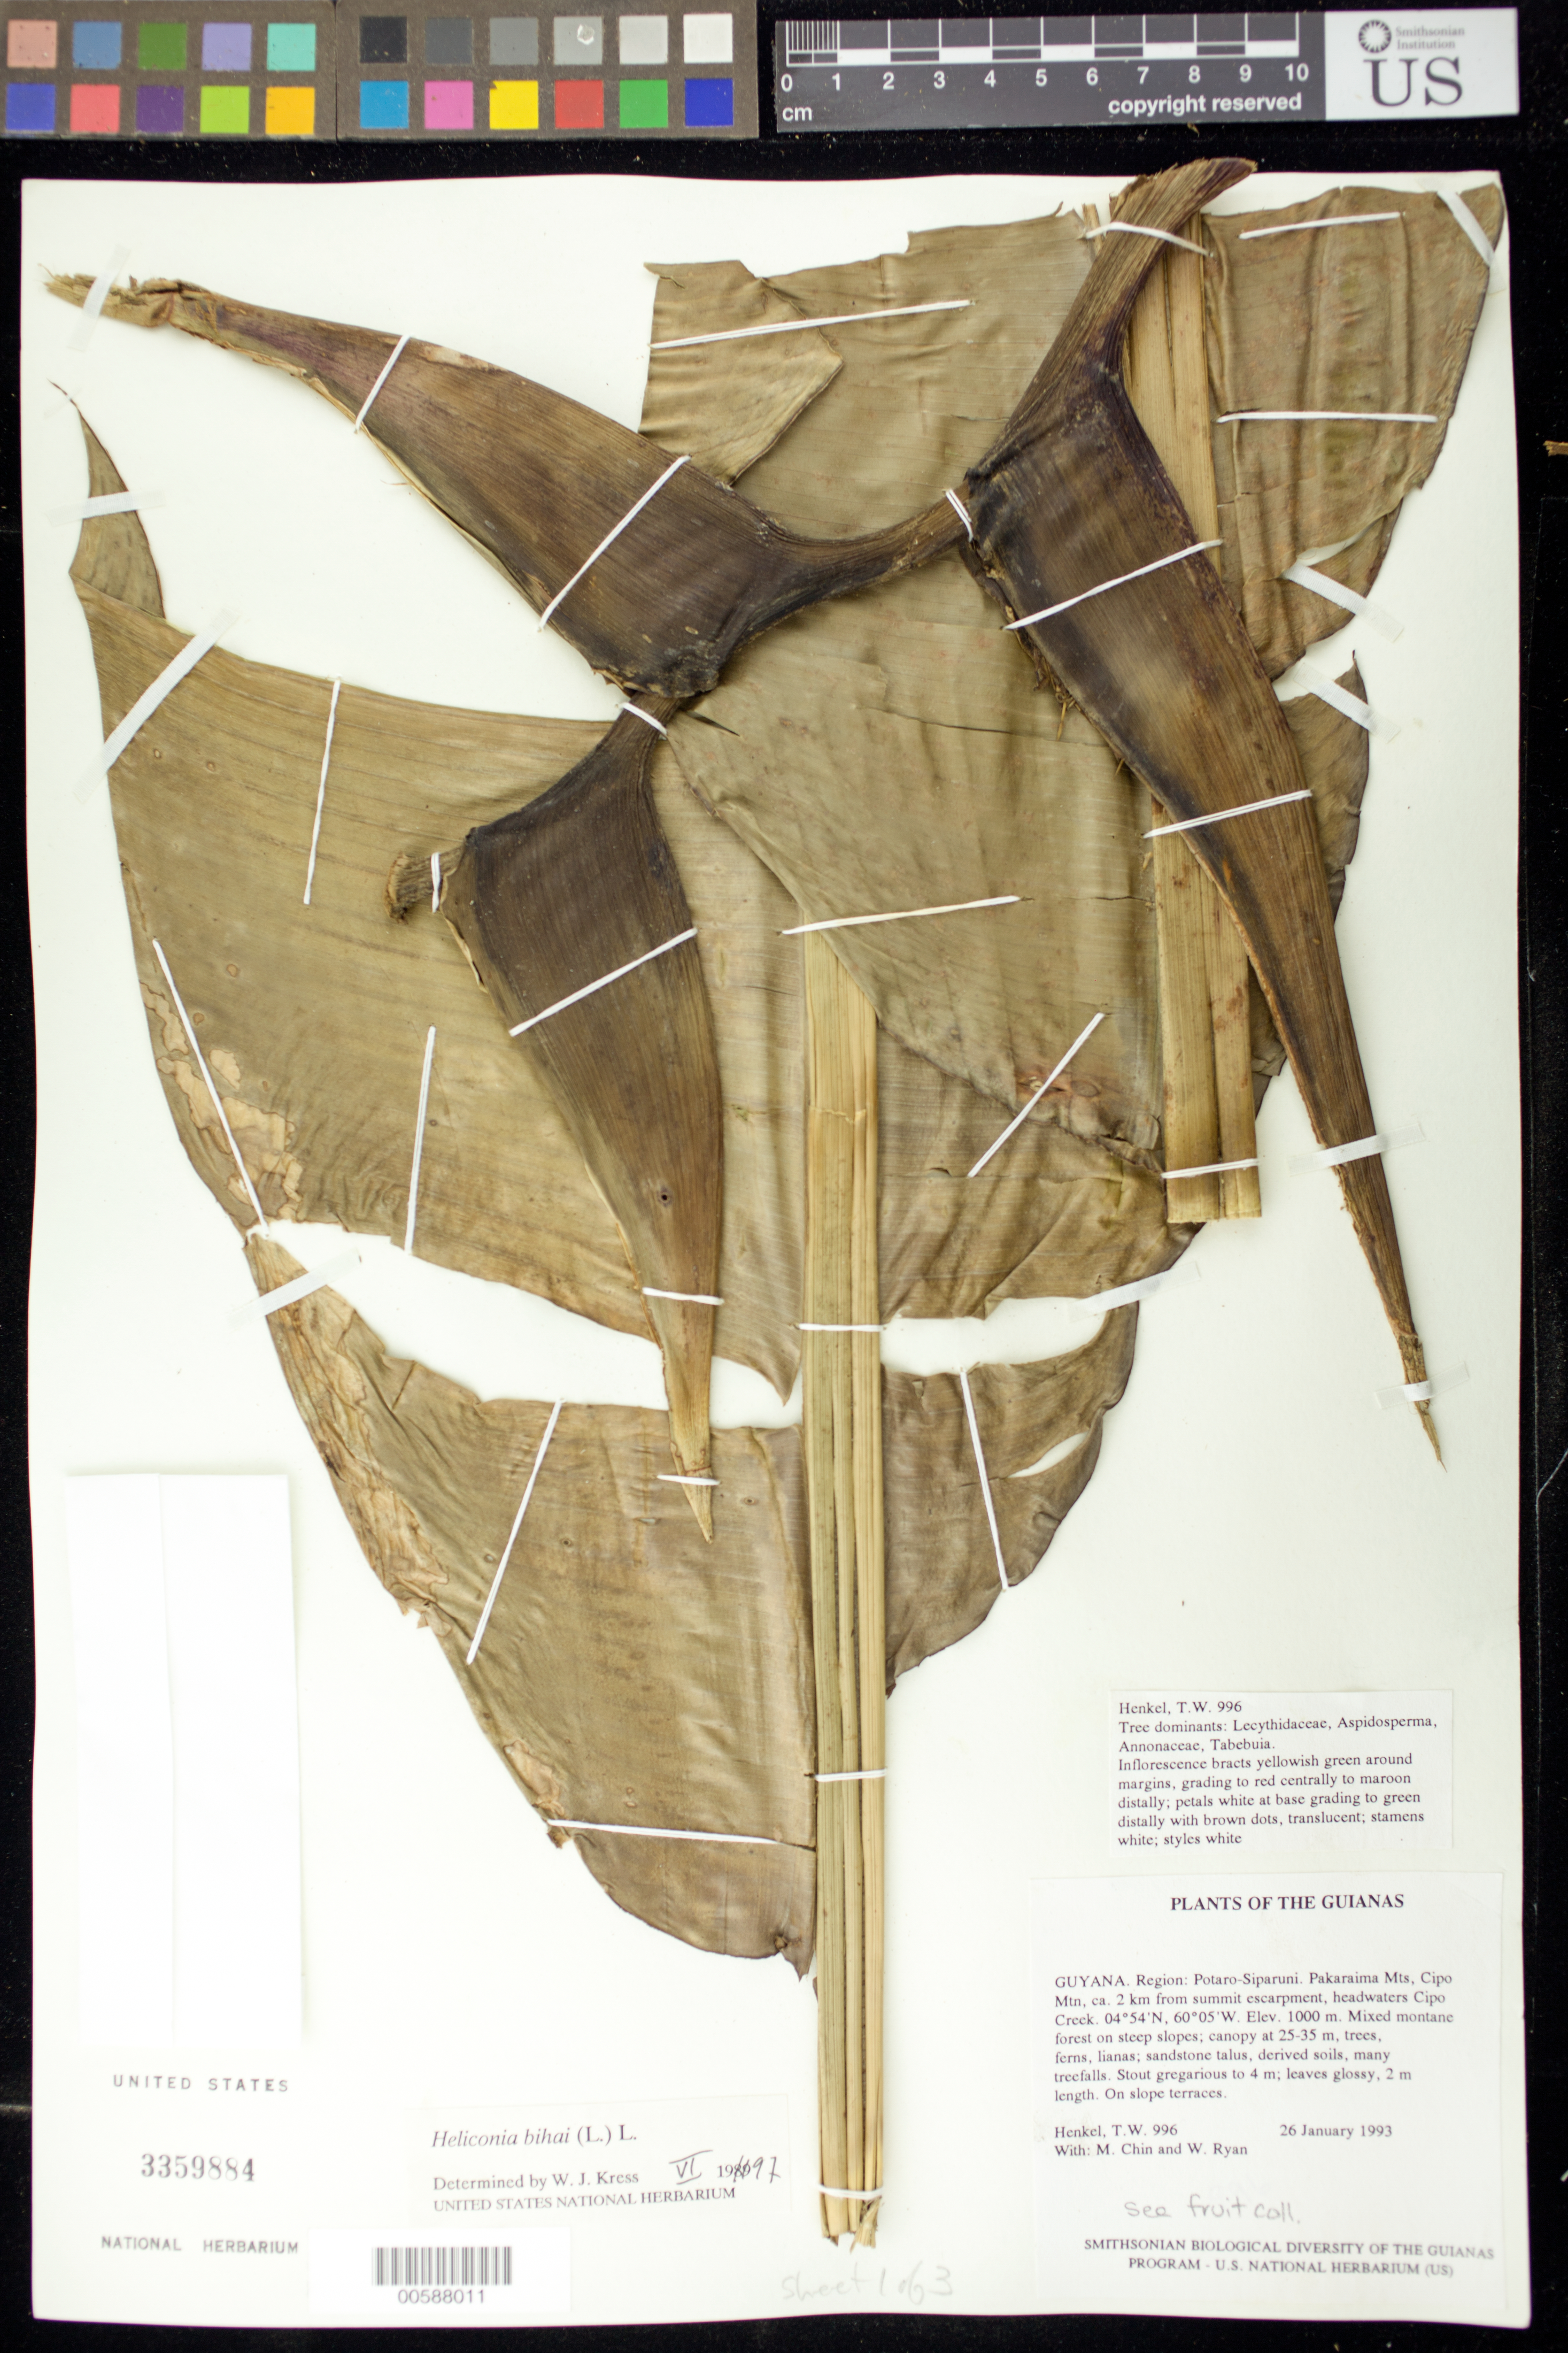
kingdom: Plantae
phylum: Tracheophyta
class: Liliopsida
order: Zingiberales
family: Heliconiaceae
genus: Heliconia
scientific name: Heliconia bihai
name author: (L.) L.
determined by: Kress, W. J., (US), Smithsonian Institution - National Museum of Natural History (UNITED STATES)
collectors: T. Henkel, M. Chin & W. Ryan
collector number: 996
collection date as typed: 26 January 1993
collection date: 1993-01-26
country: Guyana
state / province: Potaro-Siparuni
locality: Pakaraima Mts, Cipo Mtn, ca. 2 km from summit escarpment, headwaters Cipo Creek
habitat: Mixed montane forest on steep slopes; canopy at 25-35 m; sandstone talus, derived soils, many treefalls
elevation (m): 1000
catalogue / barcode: US 3359884